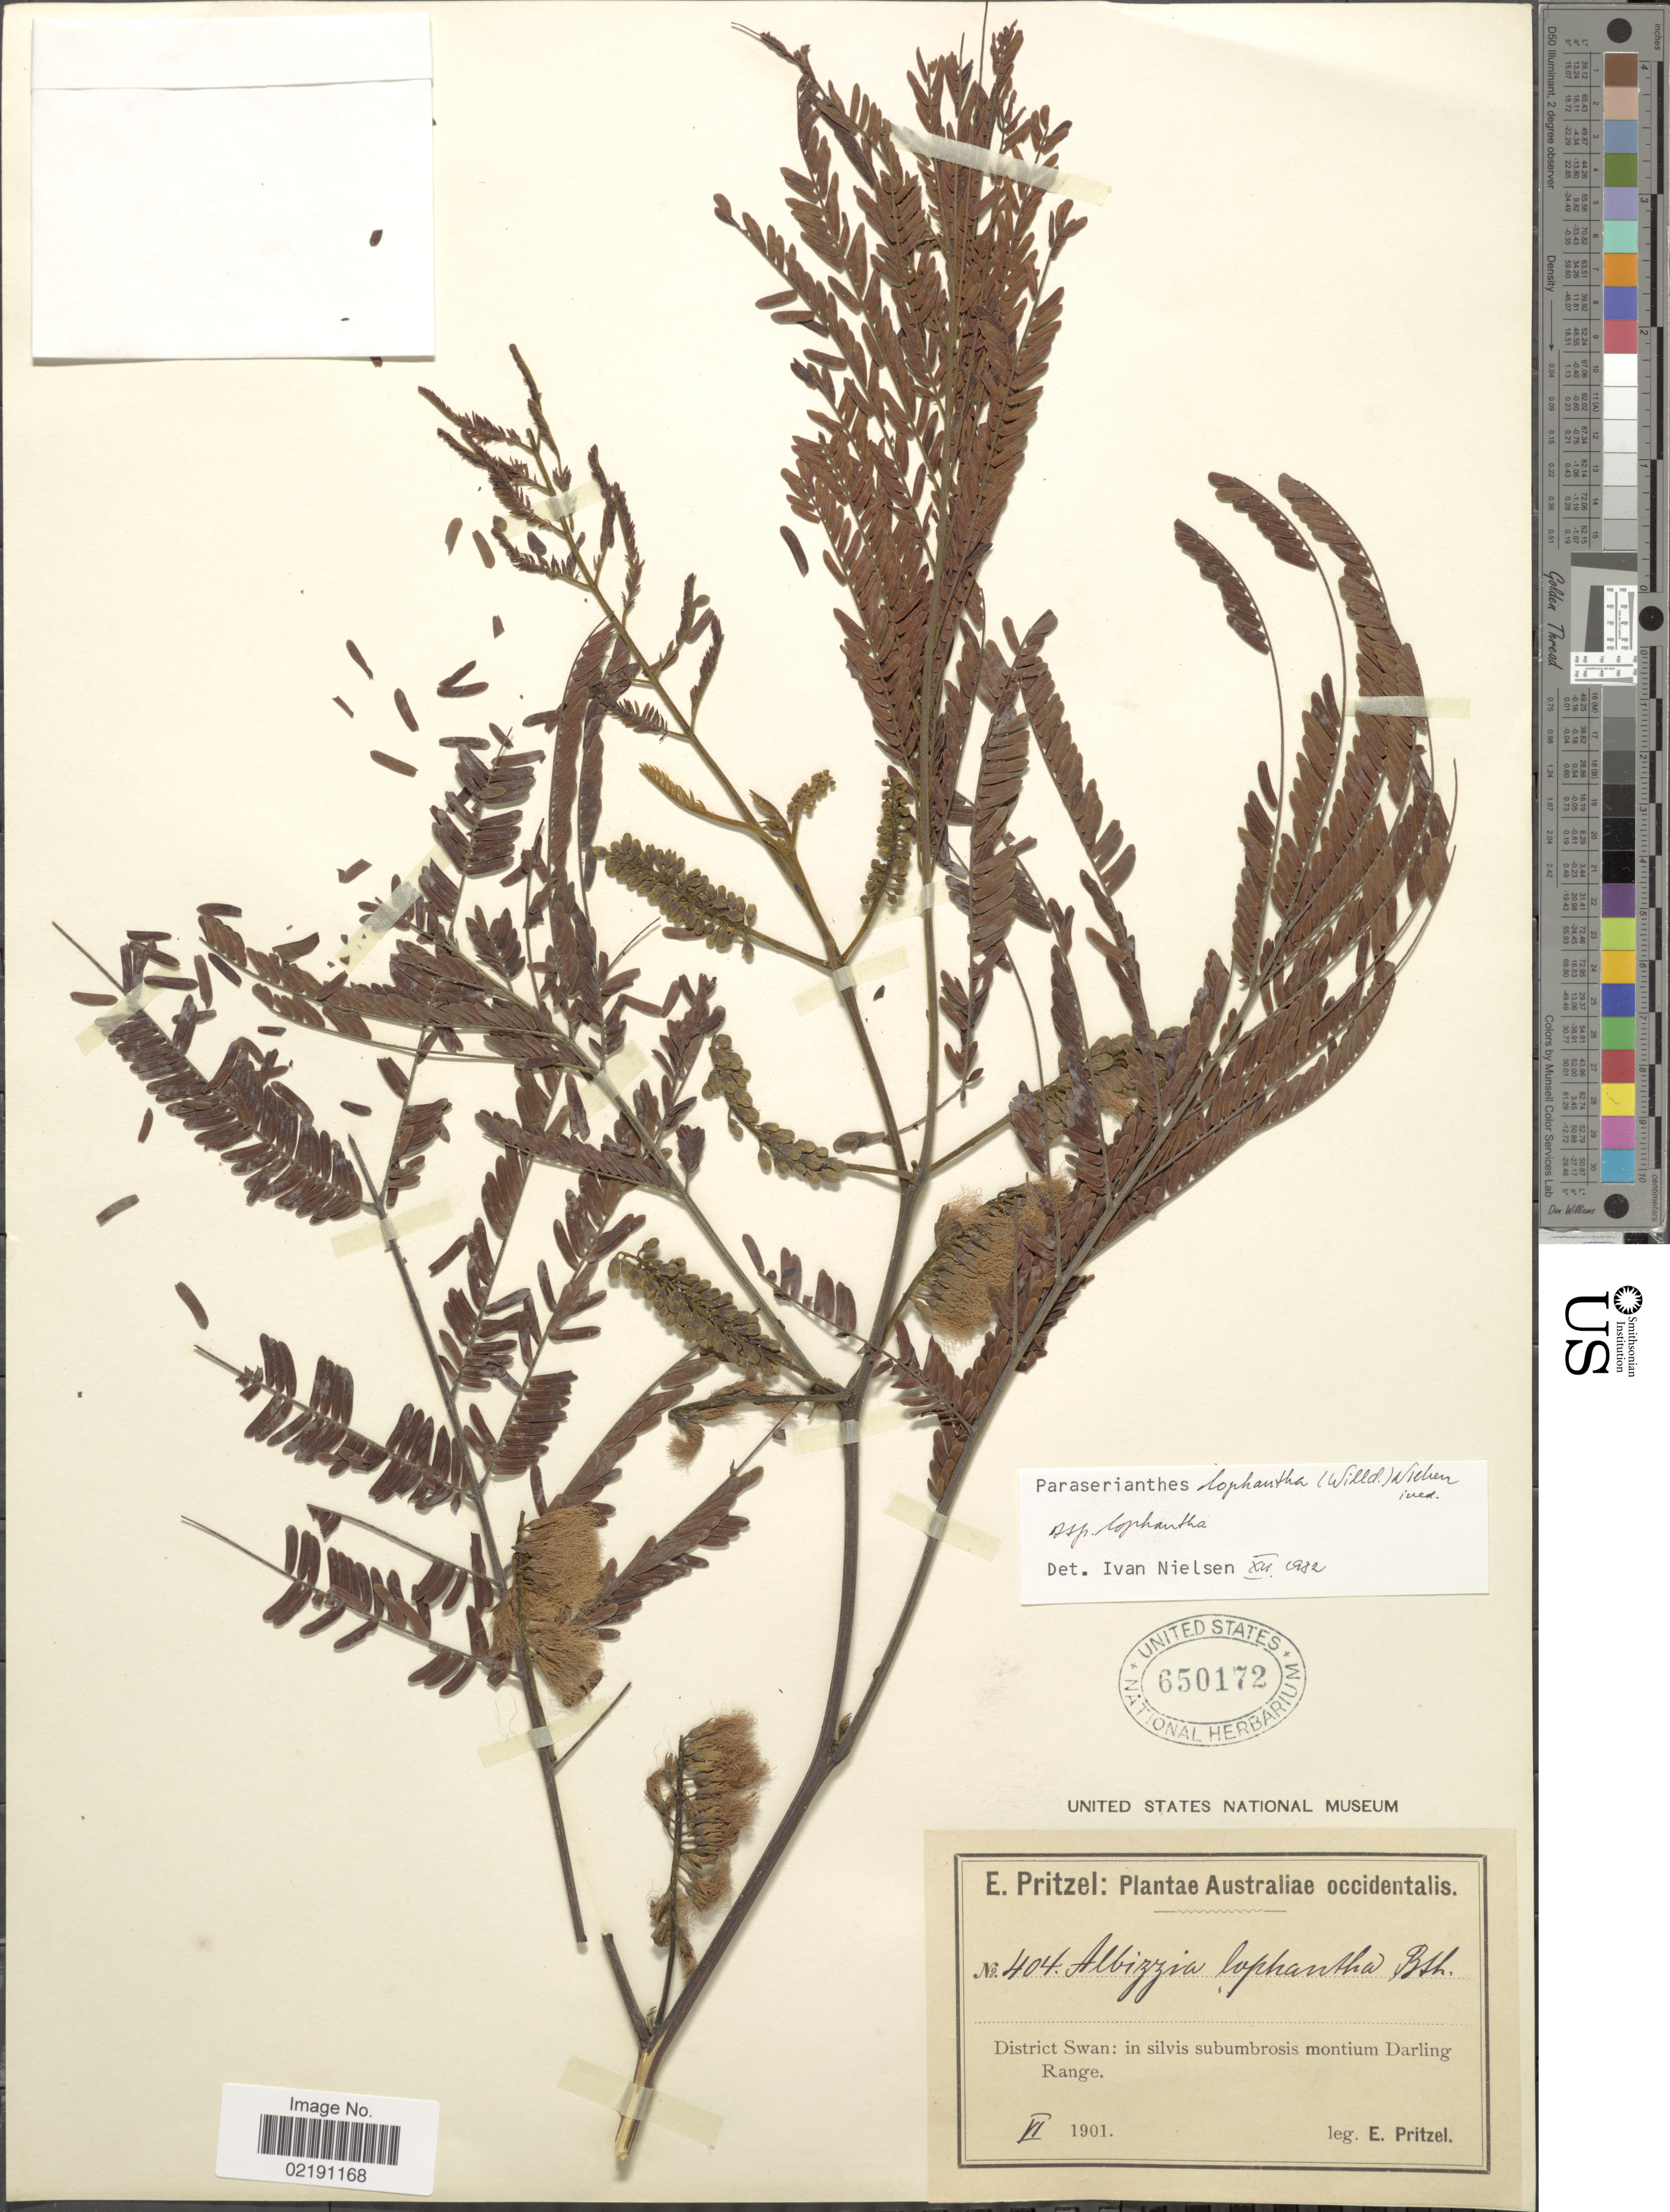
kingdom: Plantae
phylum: Tracheophyta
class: Magnoliopsida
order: Fabales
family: Fabaceae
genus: Paraserianthes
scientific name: Paraserianthes lophantha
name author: (Vent.) I.C. Nielsen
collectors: E. G. Pritzel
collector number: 404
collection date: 1901-06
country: Australia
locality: District Swan: in silvis subumbrosis montium Darling Range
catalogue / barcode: US 650172